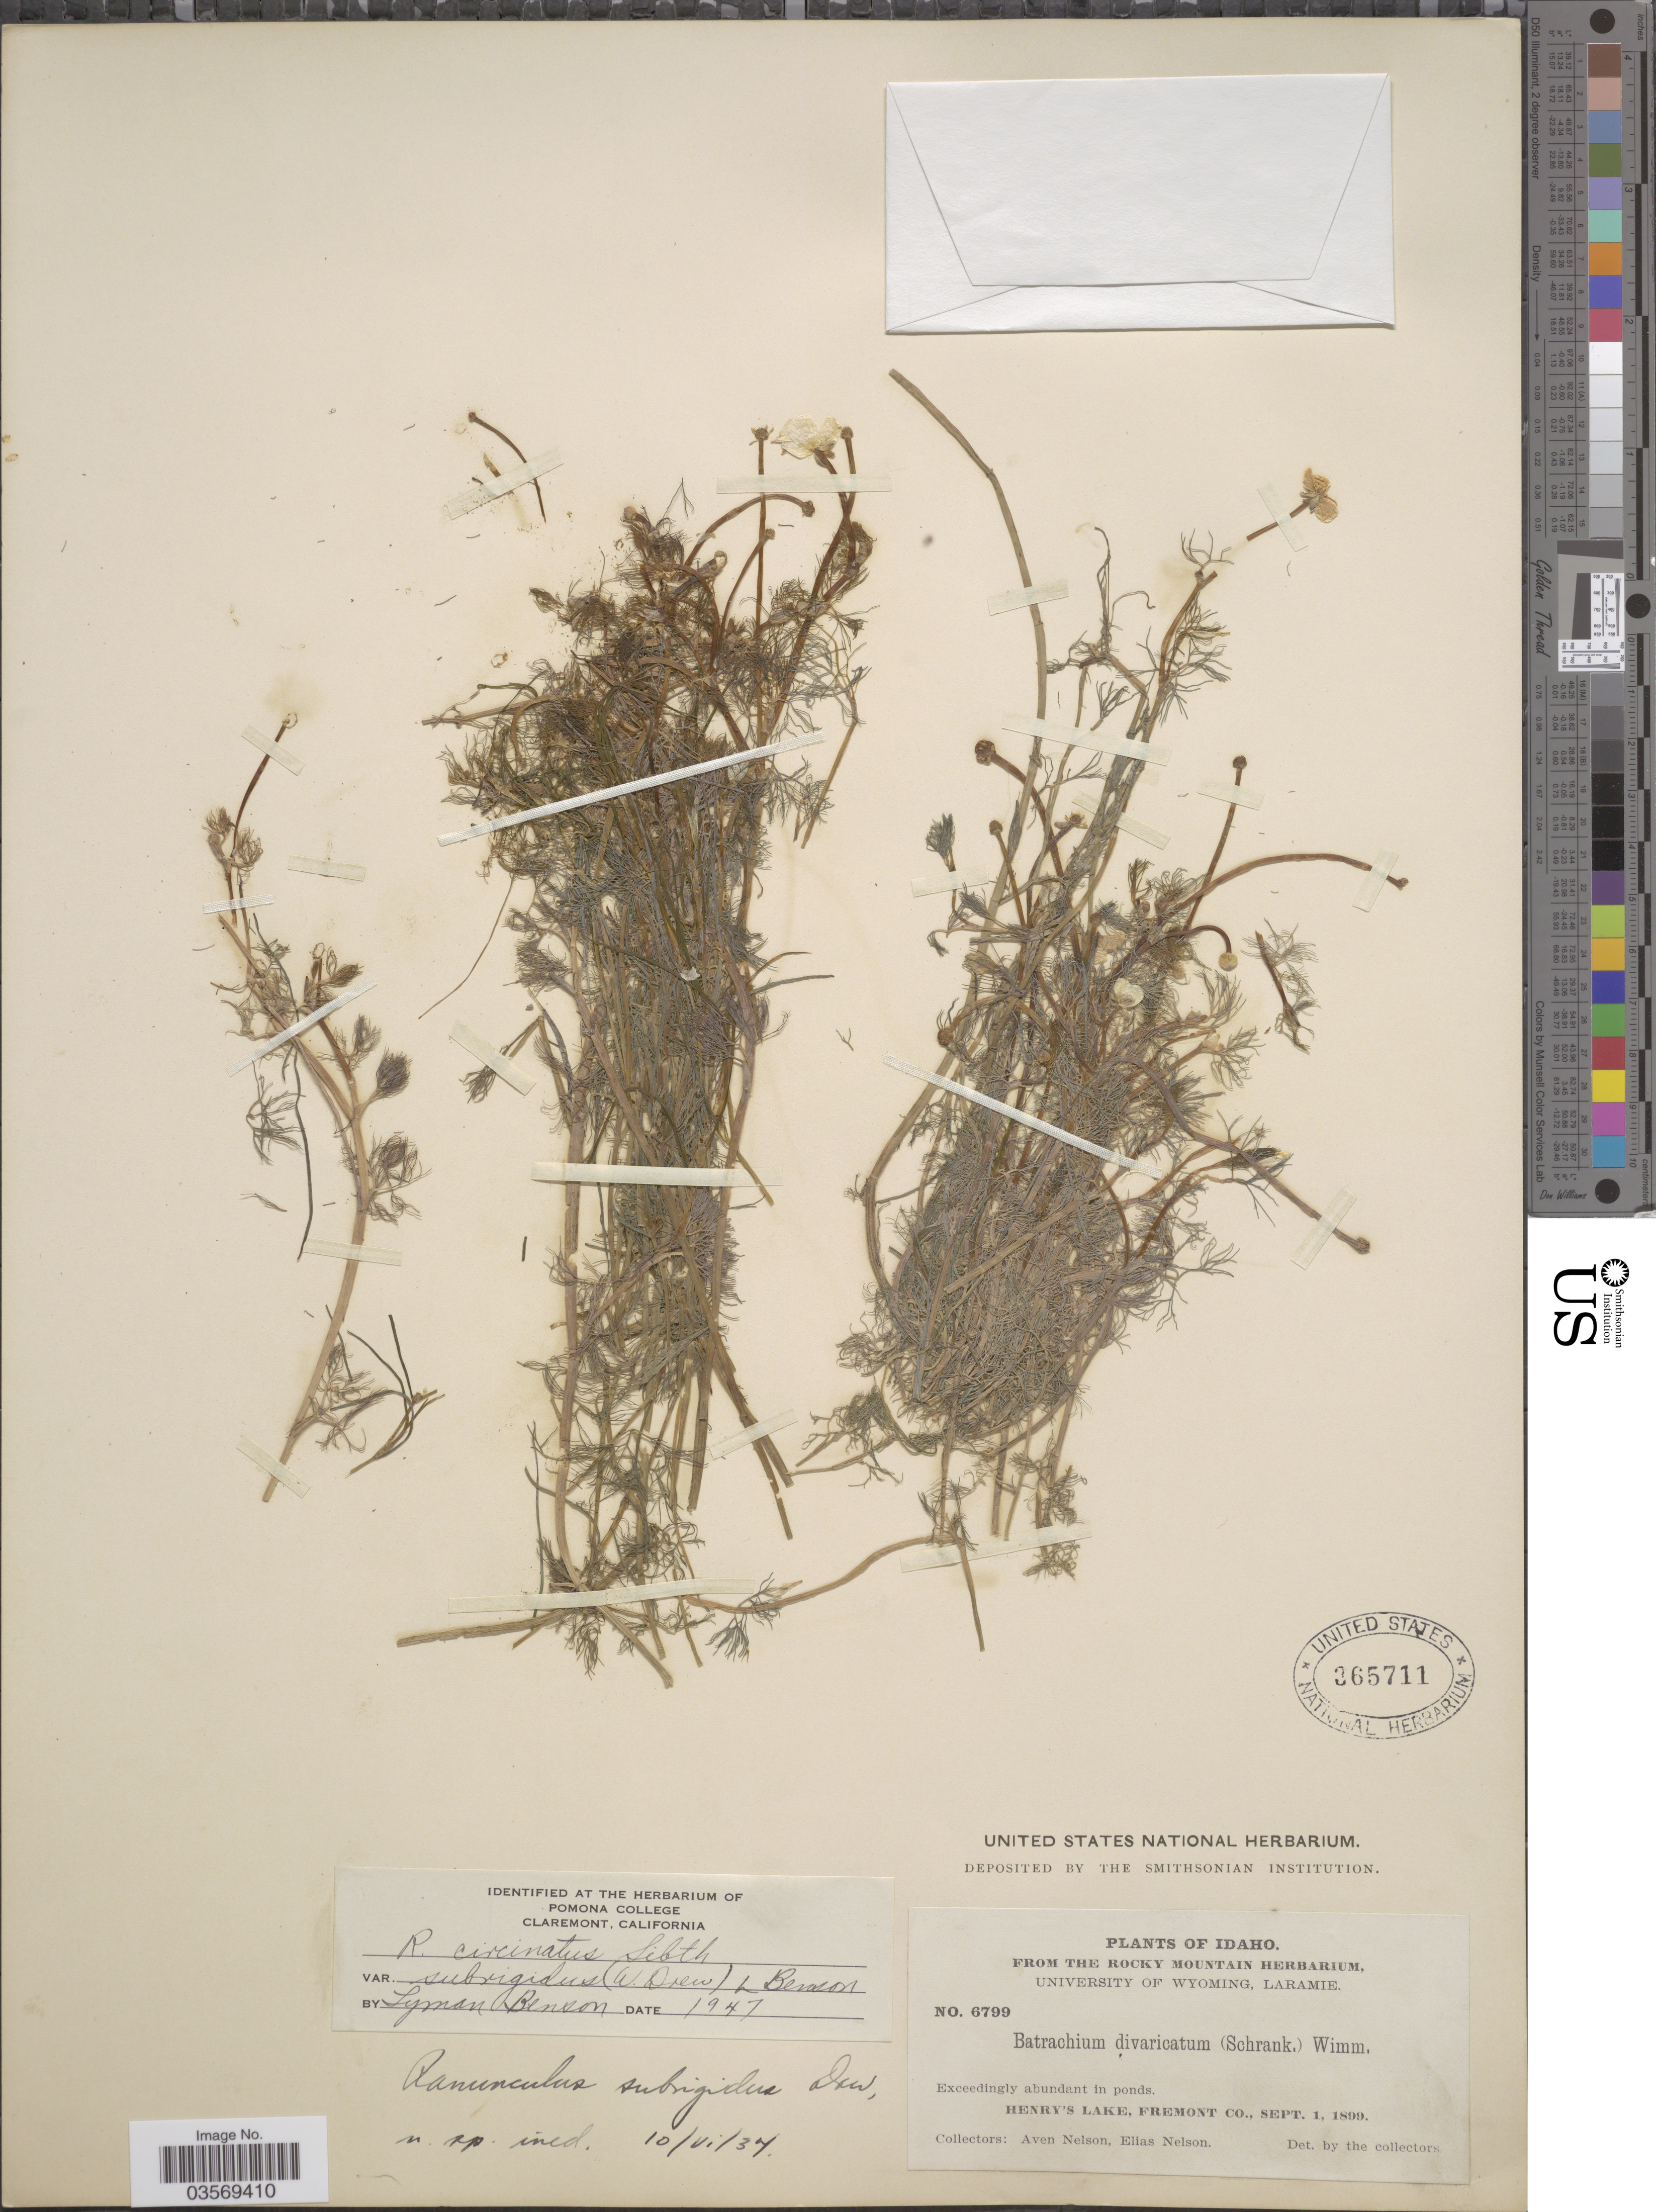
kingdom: Plantae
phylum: Tracheophyta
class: Magnoliopsida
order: Ranunculales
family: Ranunculaceae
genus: Ranunculus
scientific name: Ranunculus subrigidus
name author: W.B. Drew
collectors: A. Nelson & E. Nelson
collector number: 6799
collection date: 1899-09-01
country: United States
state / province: Idaho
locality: Henry's Lake, Fremont Co.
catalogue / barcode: US 365711